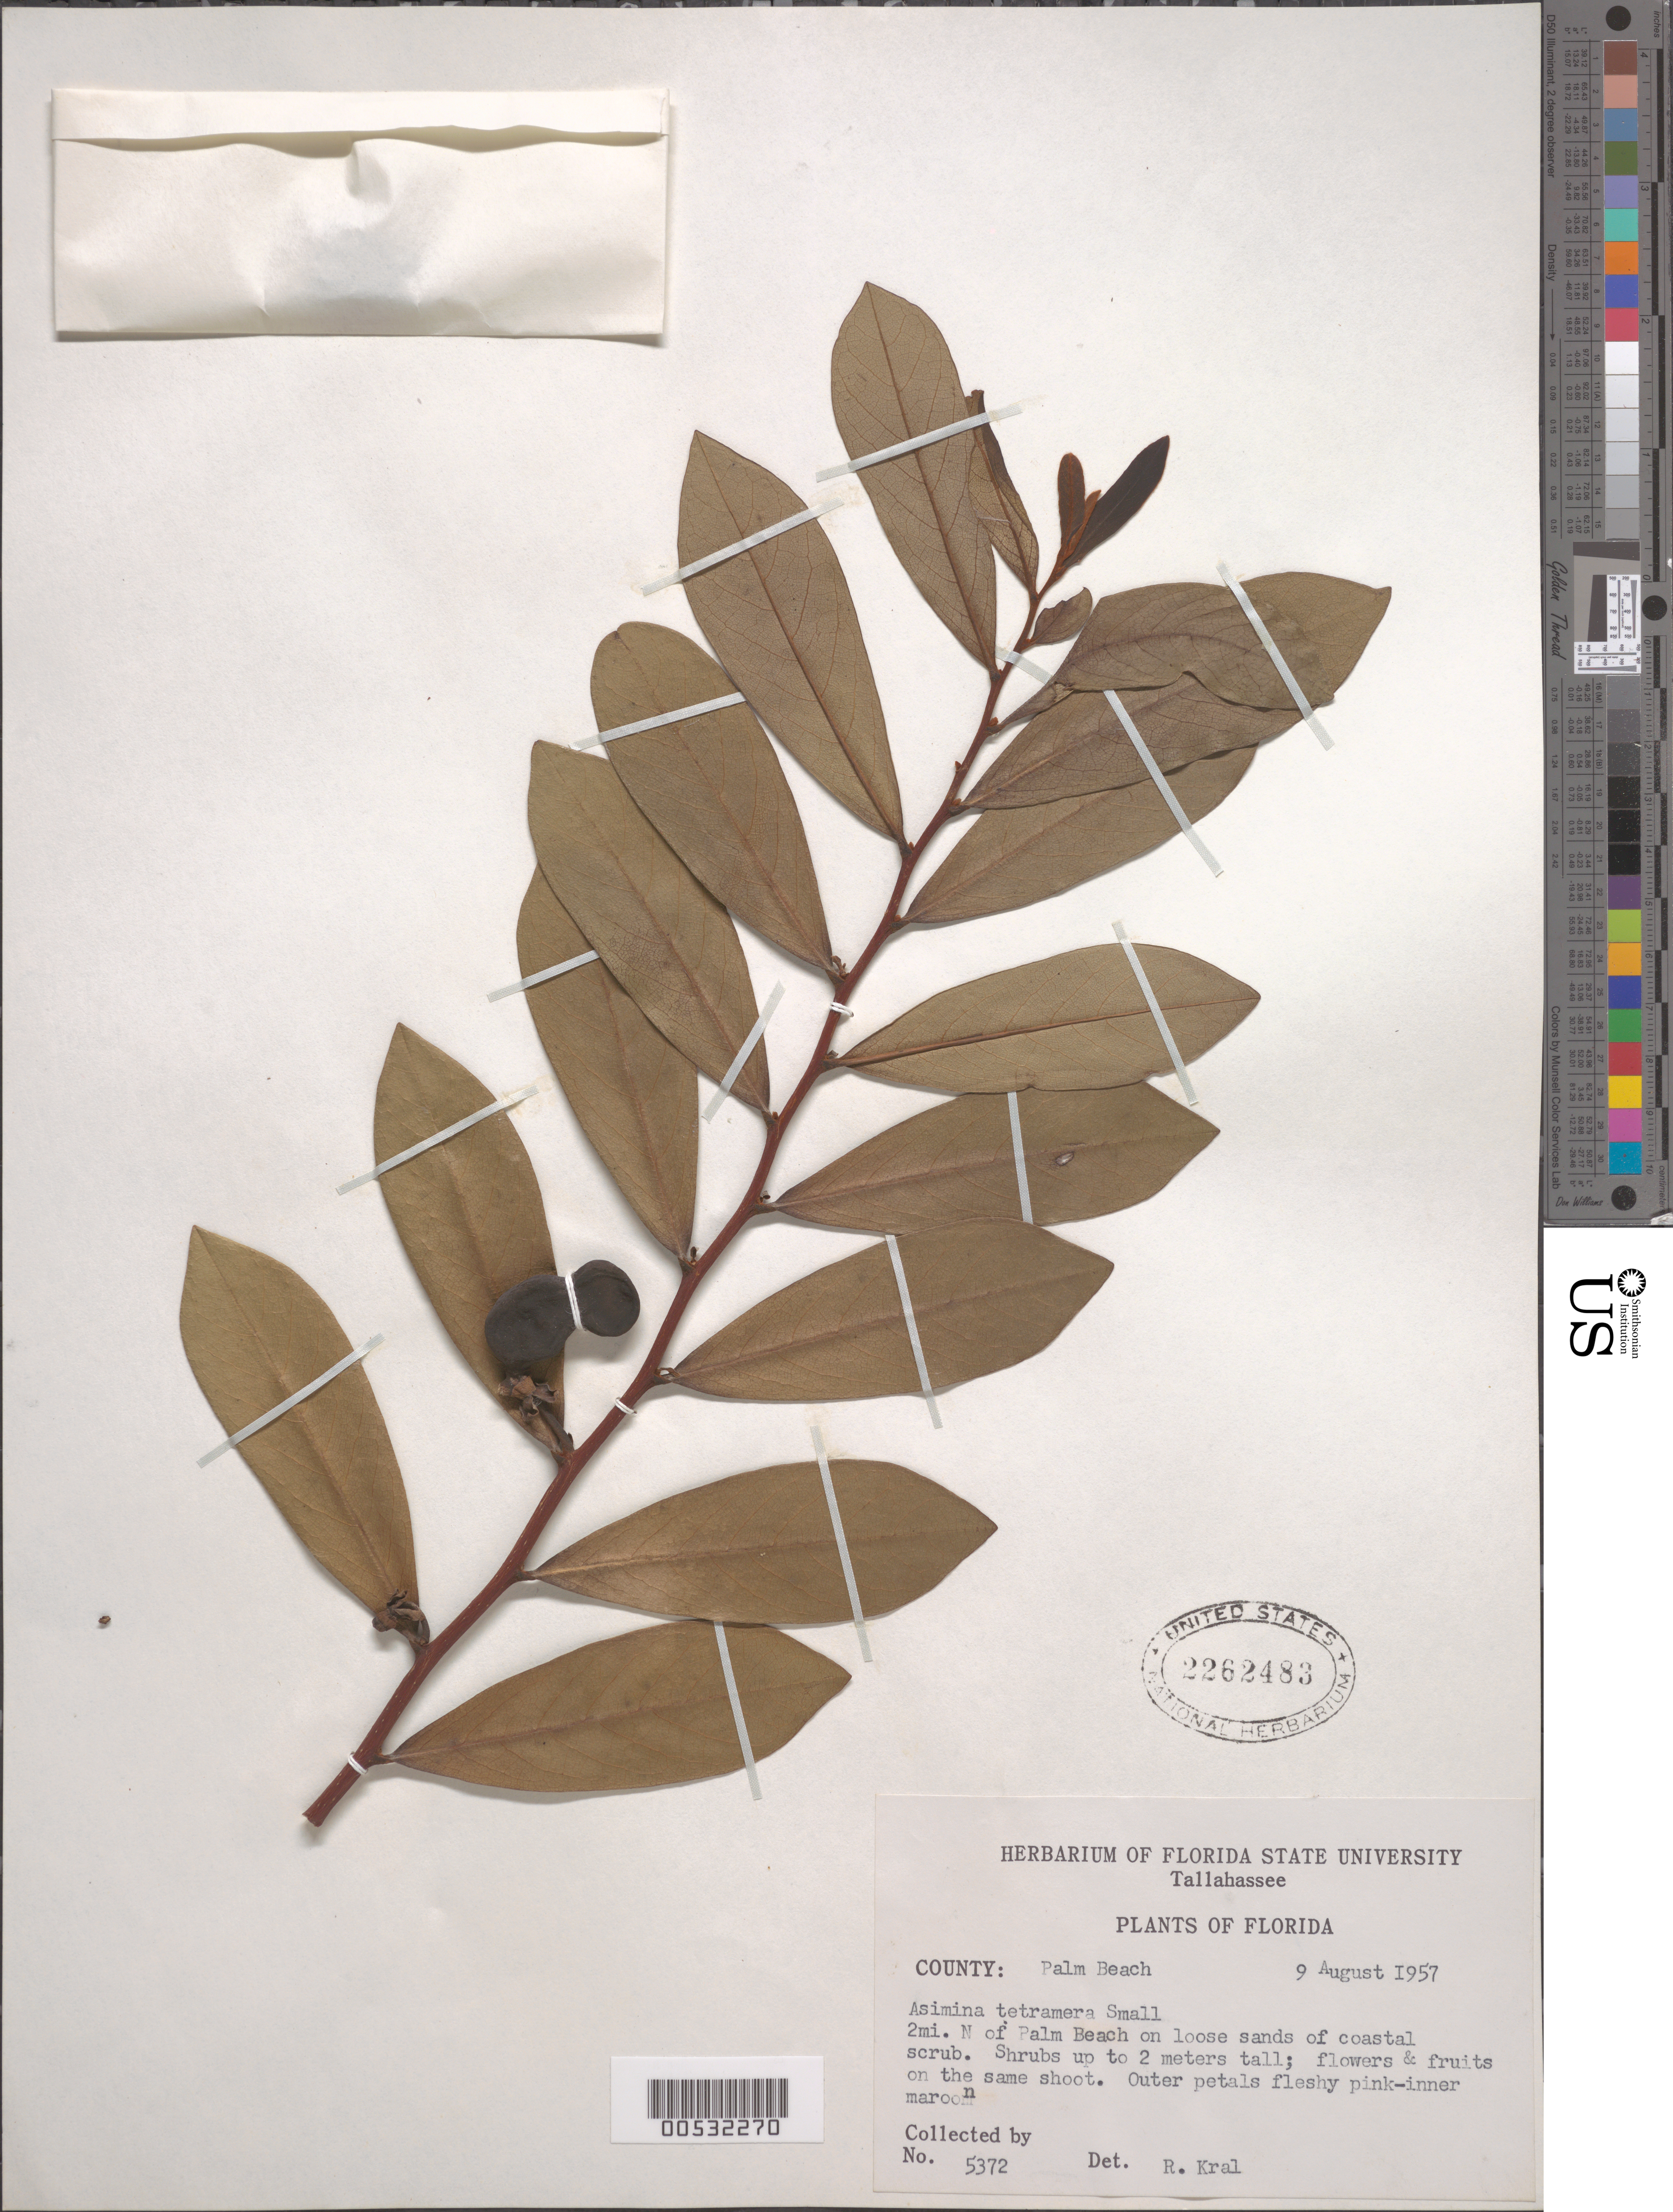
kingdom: Plantae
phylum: Tracheophyta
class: Magnoliopsida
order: Magnoliales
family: Annonaceae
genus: Asimina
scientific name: Asimina tetramera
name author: Small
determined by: Kral, Robert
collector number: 5372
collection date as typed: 09 Aug 1957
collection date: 1957-08-09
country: United States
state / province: Florida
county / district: Palm Beach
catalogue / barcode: US 2262483